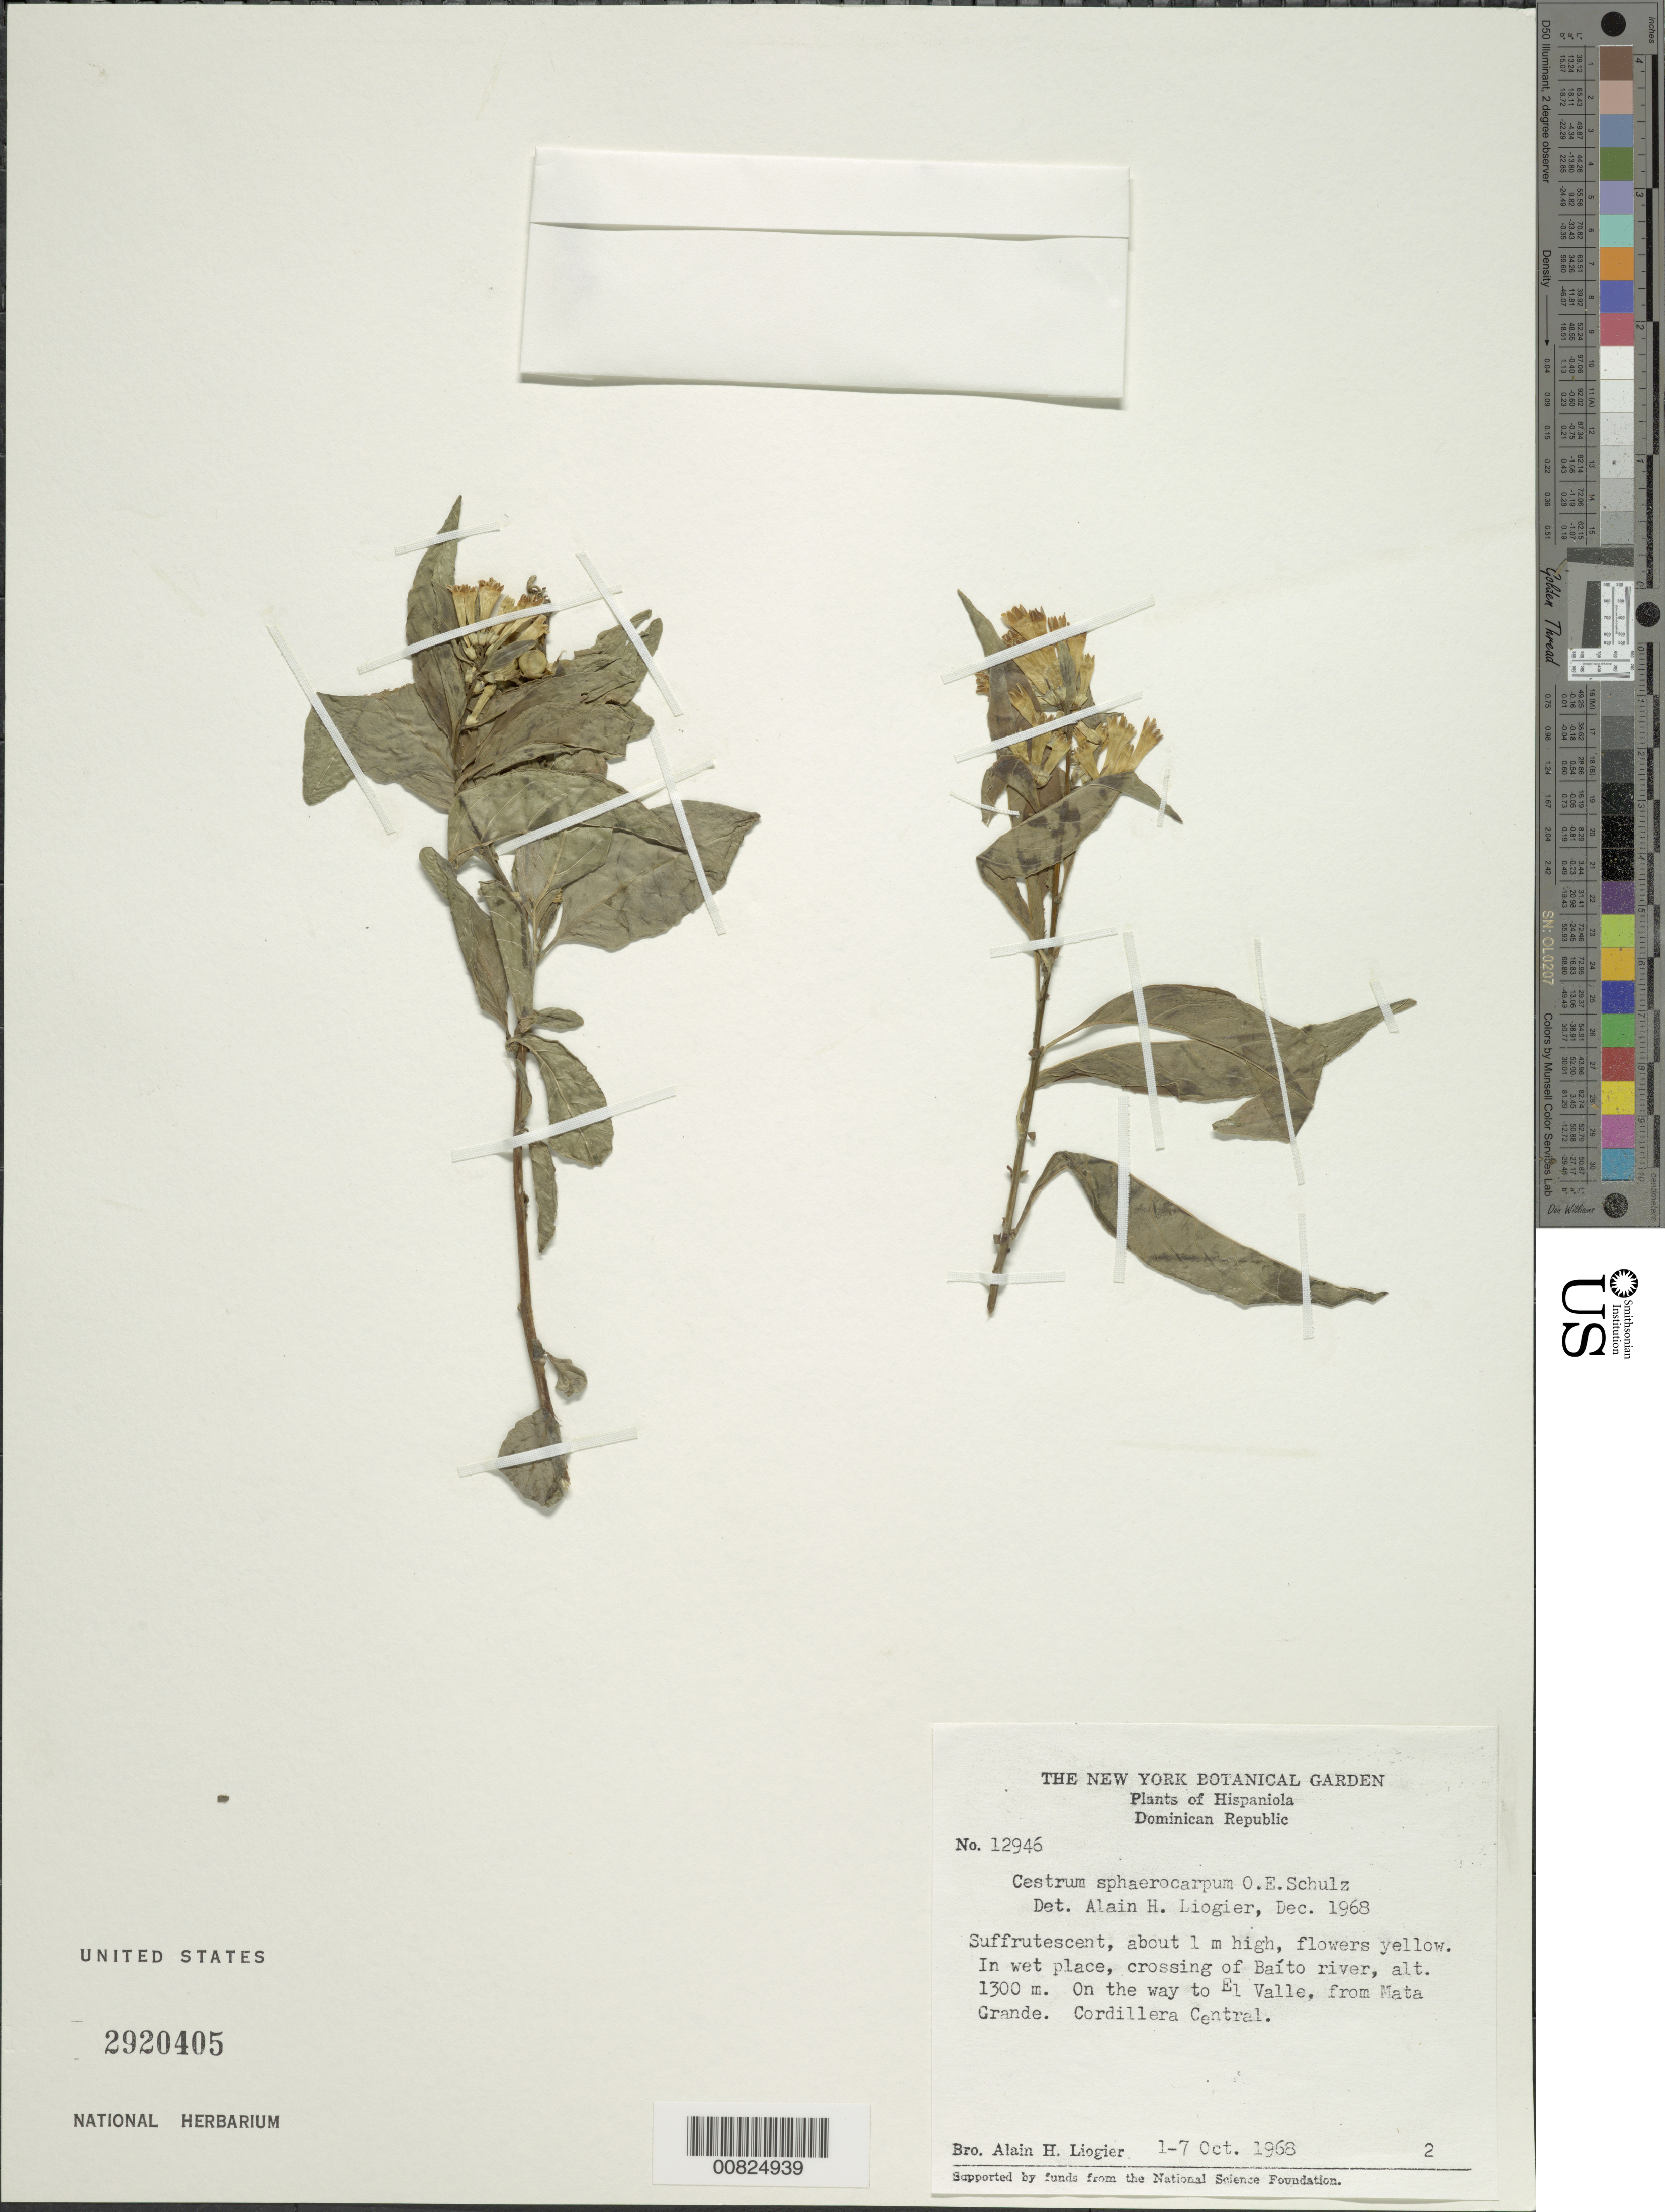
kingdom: Plantae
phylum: Tracheophyta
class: Magnoliopsida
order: Solanales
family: Solanaceae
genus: Cestrum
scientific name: Cestrum sphaerocarpum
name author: O.E. Schulz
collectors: A. H. Liogier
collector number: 12946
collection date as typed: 01 Oct 1968 to 07 Oct 1968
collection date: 1968-10-01/1968-10-07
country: Dominican Republic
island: Hispaniola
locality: On the way to El Valle, from Mata Grande. Cordillera Central, crossing of Baíto River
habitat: In wet places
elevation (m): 1300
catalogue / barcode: US 2920405